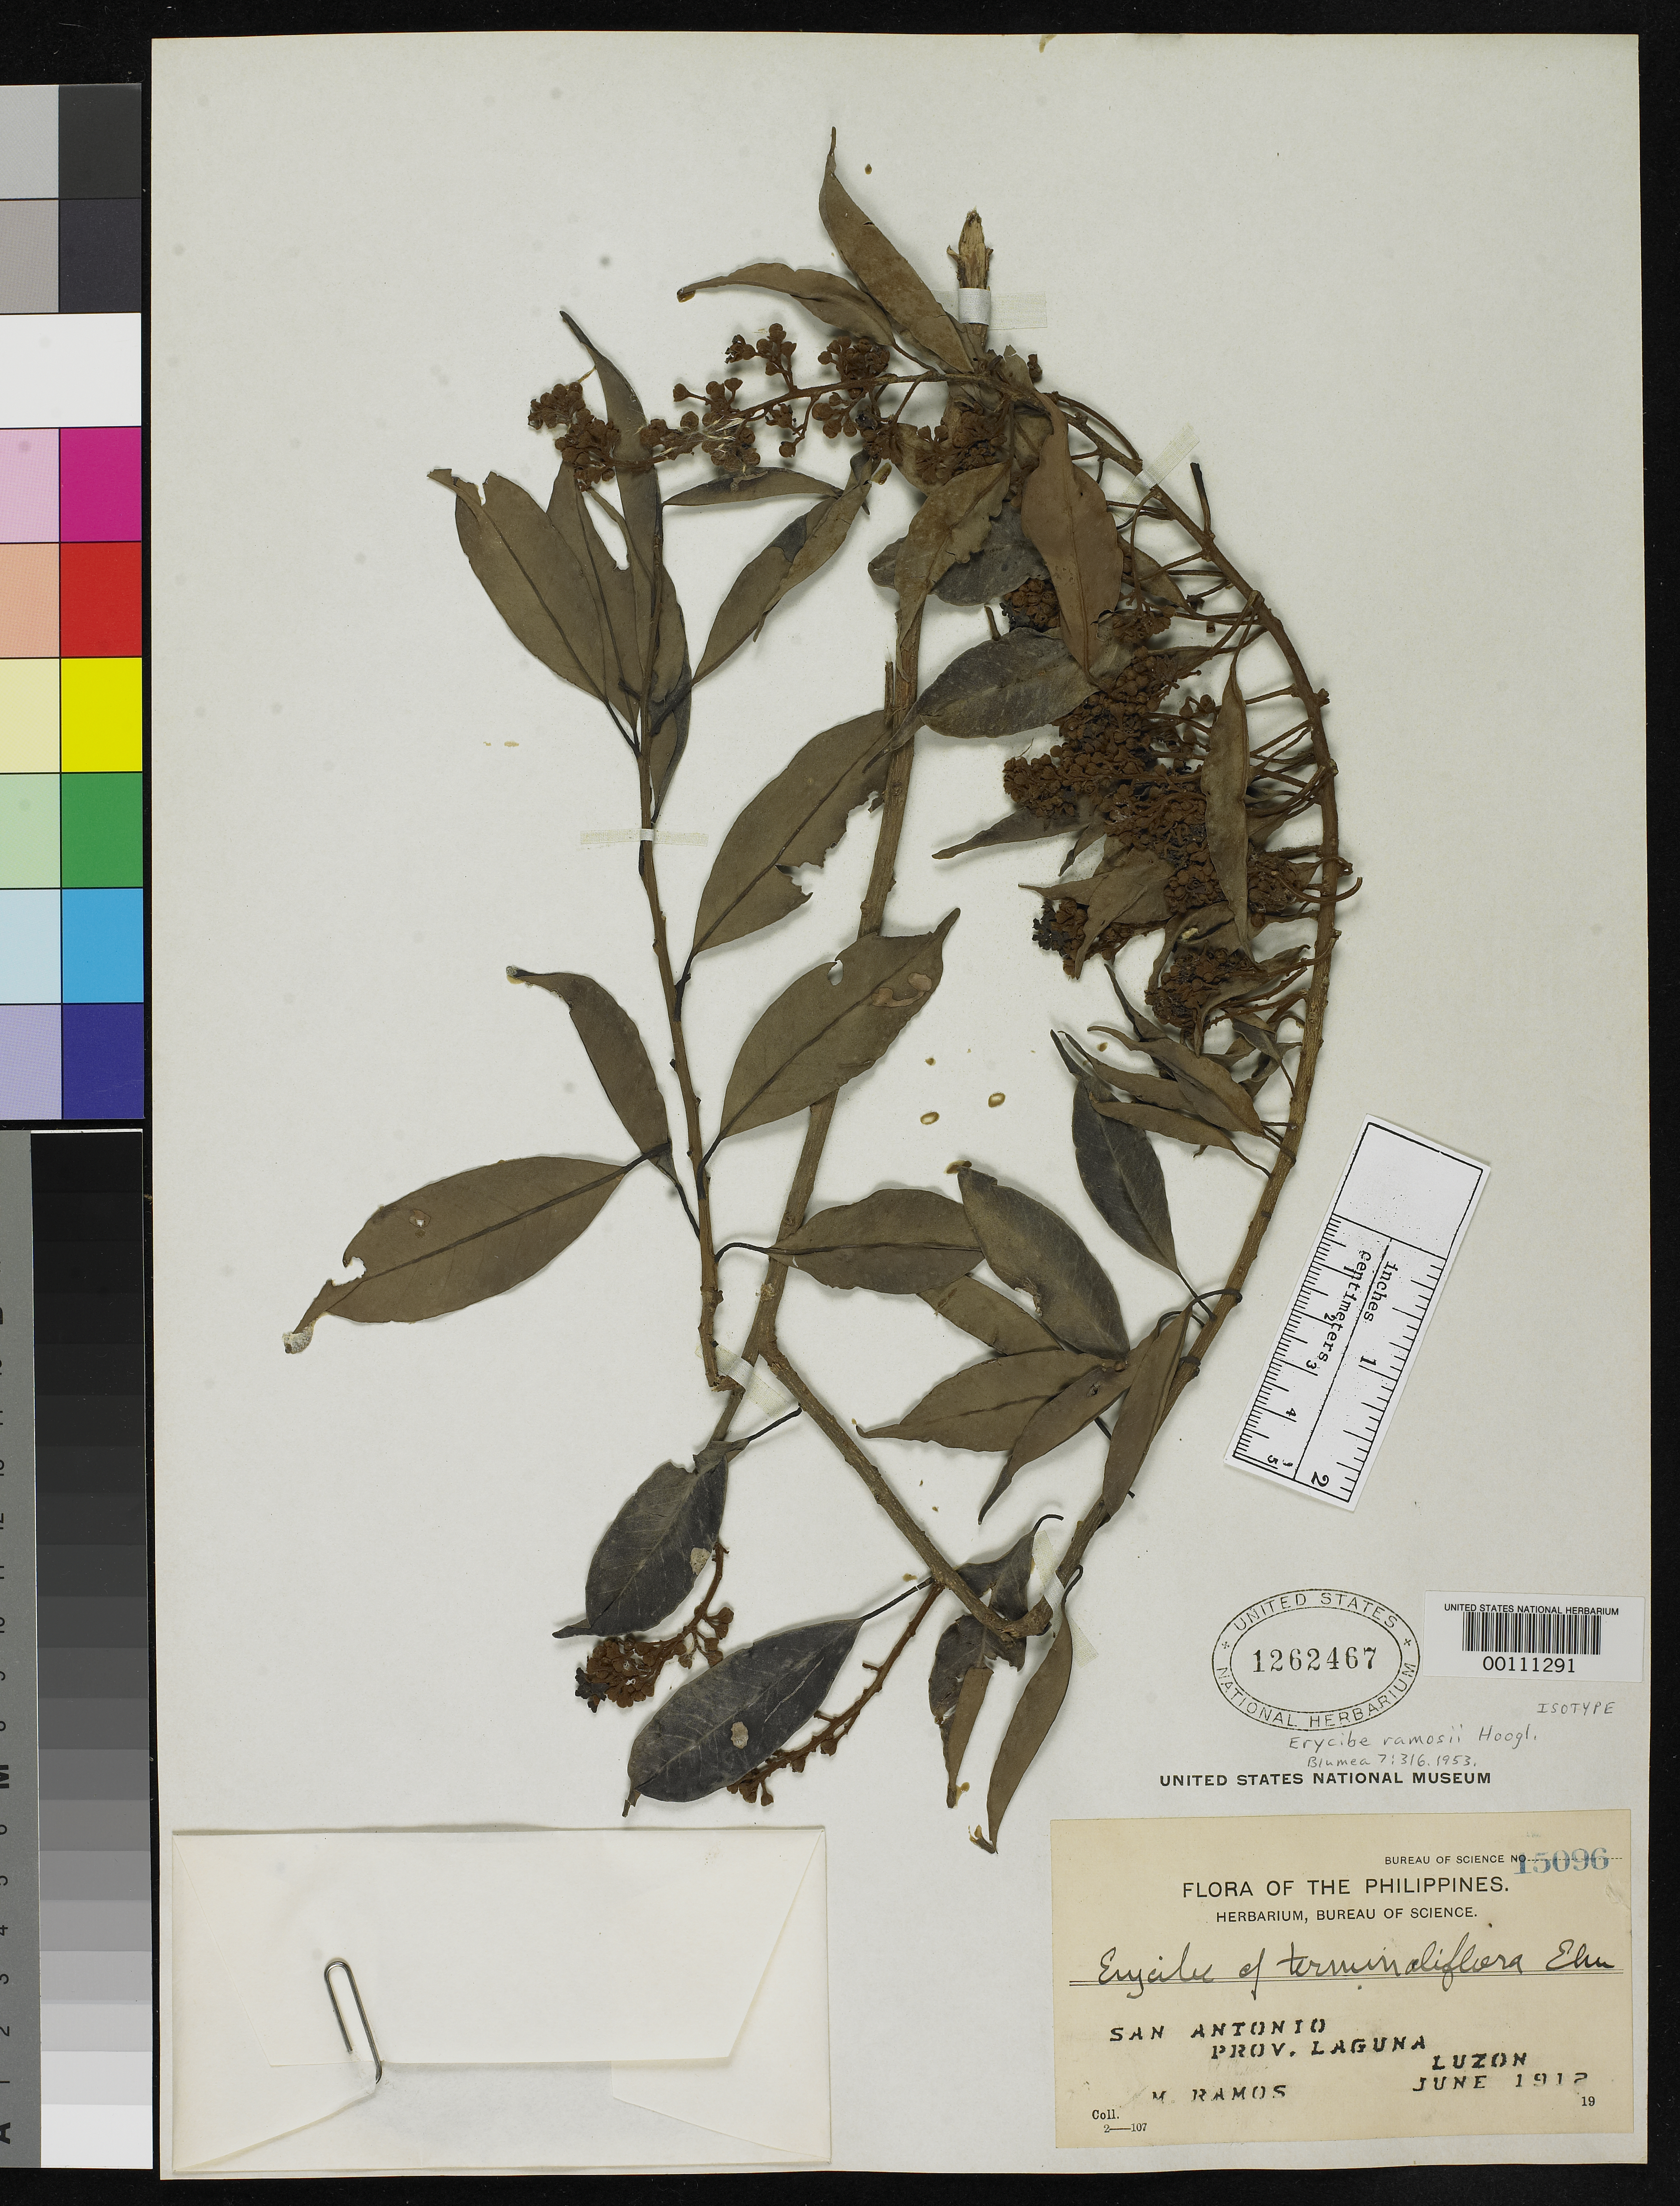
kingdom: Plantae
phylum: Tracheophyta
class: Magnoliopsida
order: Solanales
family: Convolvulaceae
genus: Erycibe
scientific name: Erycibe ramosii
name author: Hoogland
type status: Isotype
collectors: M. Ramos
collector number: Bur. Sci. 15096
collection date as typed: Jun 1912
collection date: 1912-06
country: Philippines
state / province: Calabarzon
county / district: Laguna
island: Luzon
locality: San Antonio.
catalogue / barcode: US 1262467